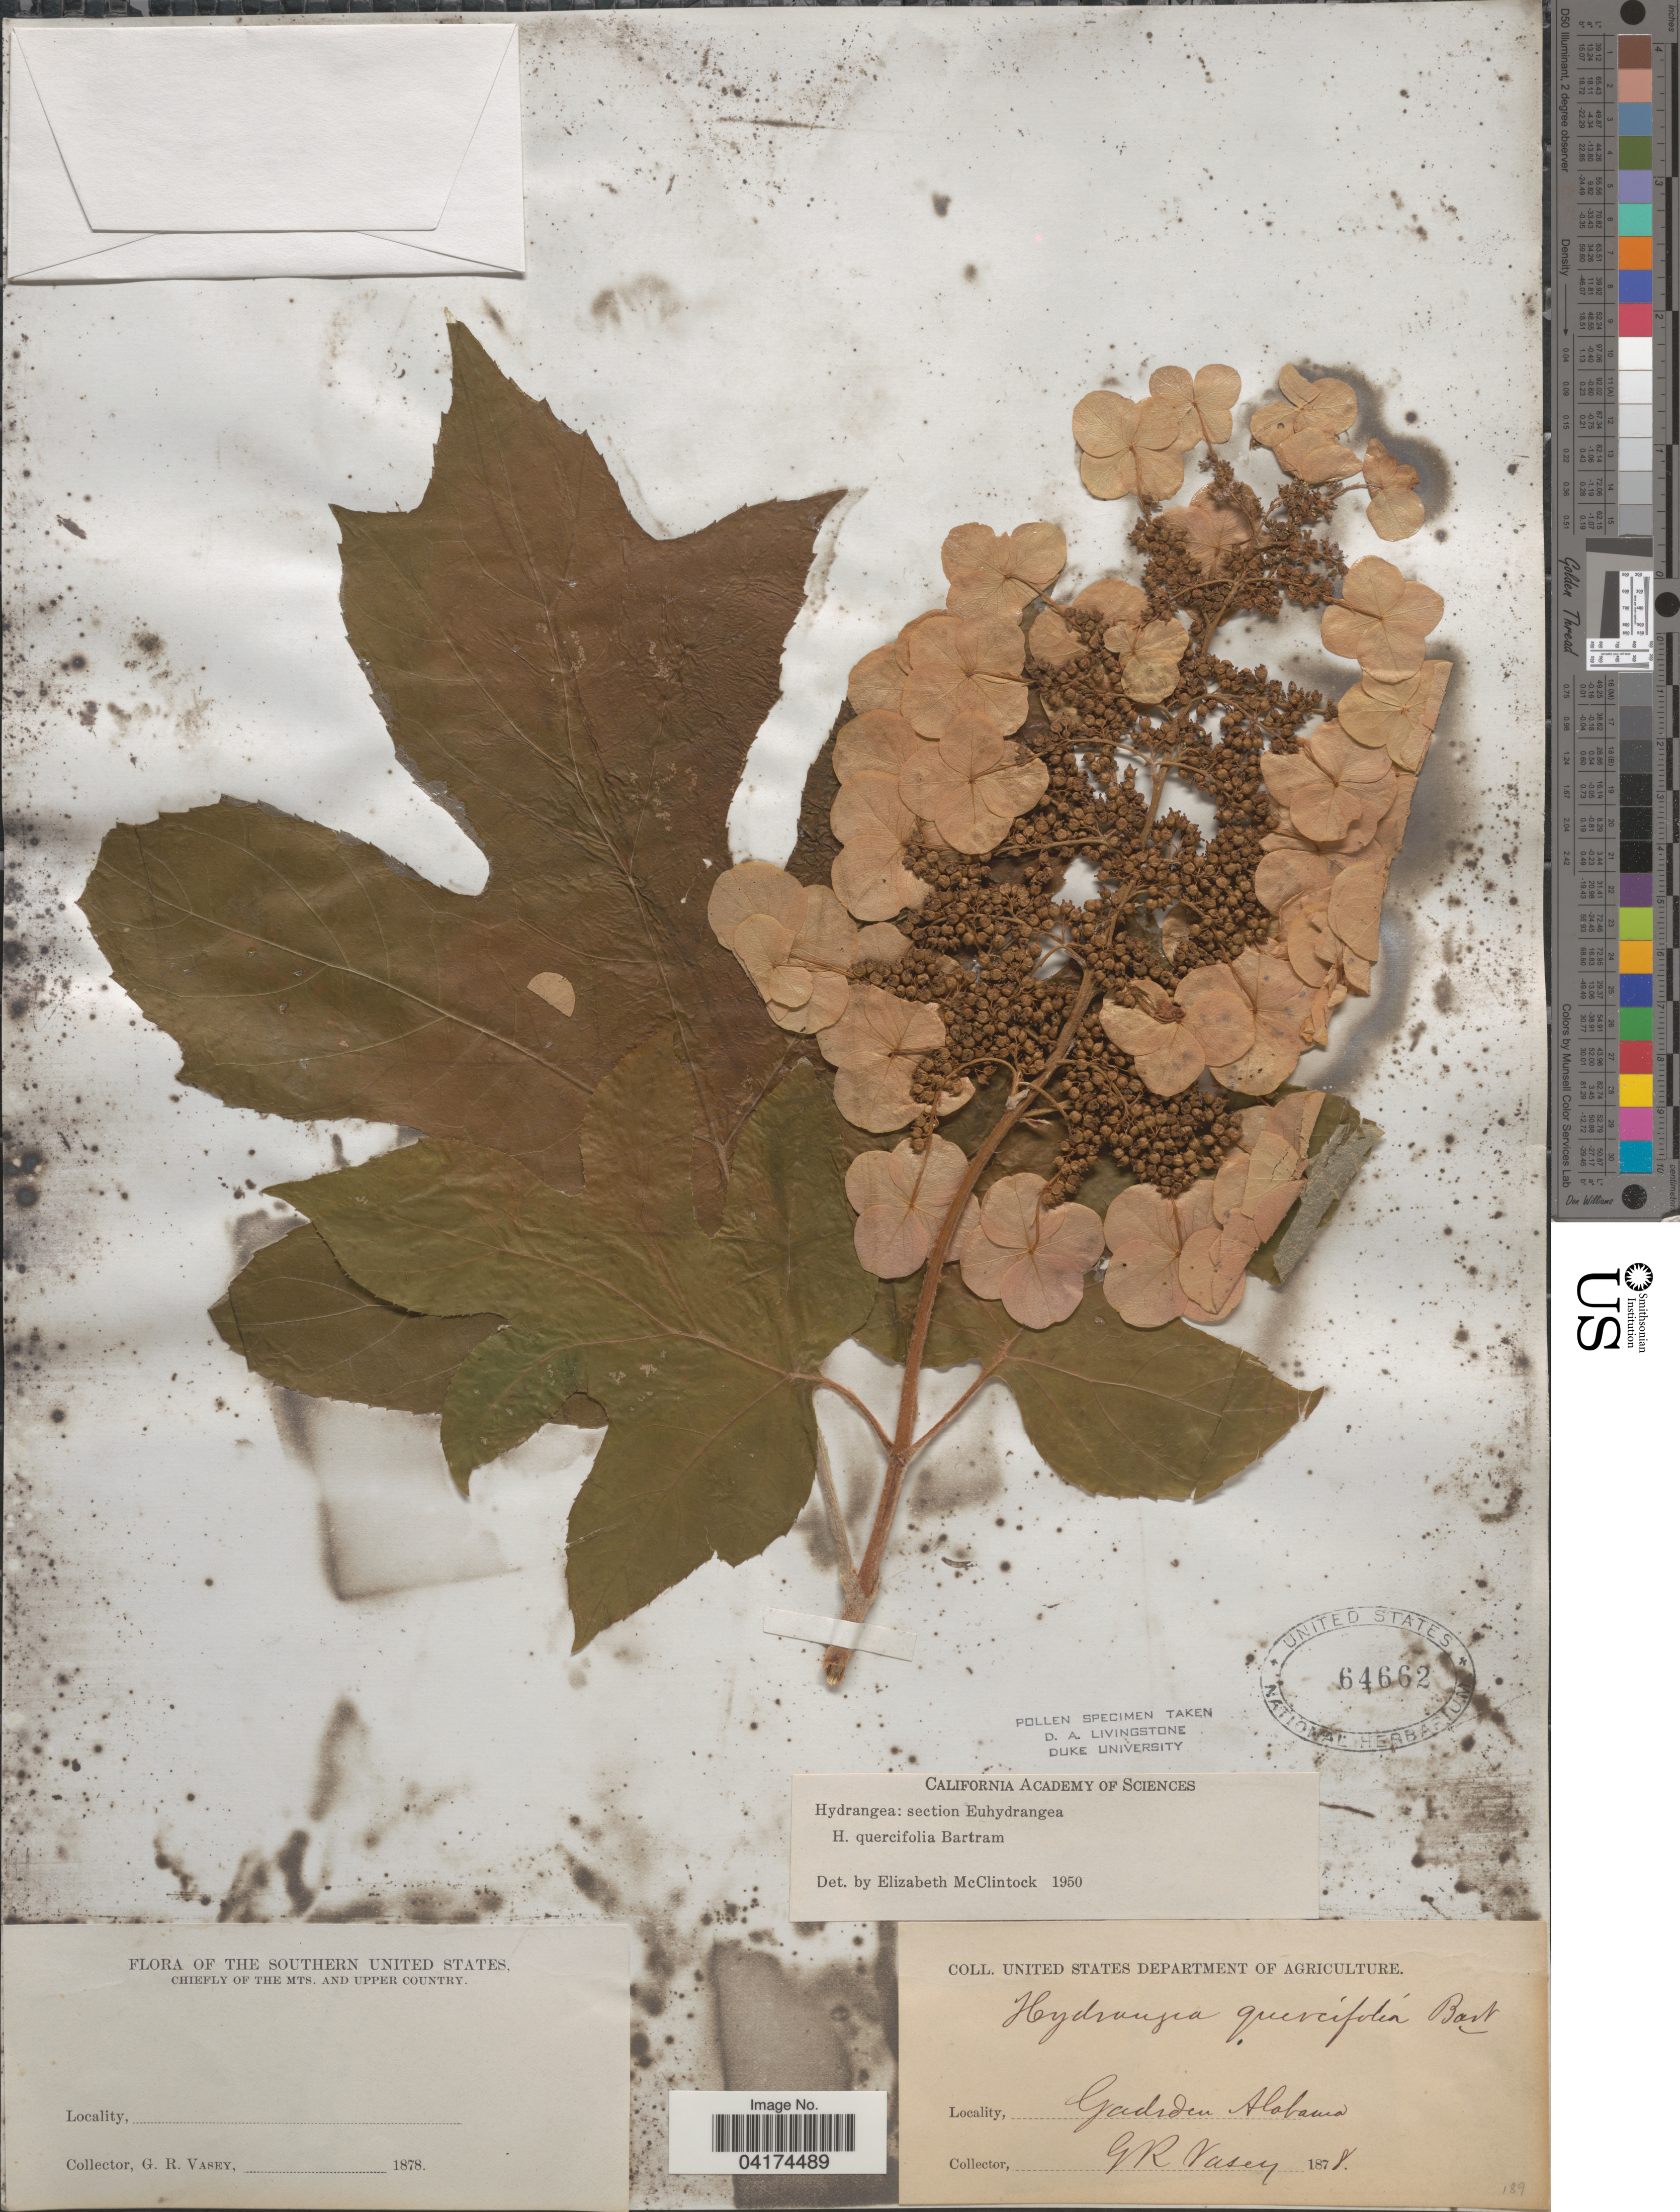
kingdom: Plantae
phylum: Tracheophyta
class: Magnoliopsida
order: Cornales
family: Hydrangeaceae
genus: Hydrangea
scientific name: Hydrangea quercifolia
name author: W. Bartram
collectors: G. R. Vasey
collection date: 1878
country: United States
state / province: Alabama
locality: Southern United States. Chiefly of the Mts. and Upper Country. Gadsden.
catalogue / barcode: US 64662